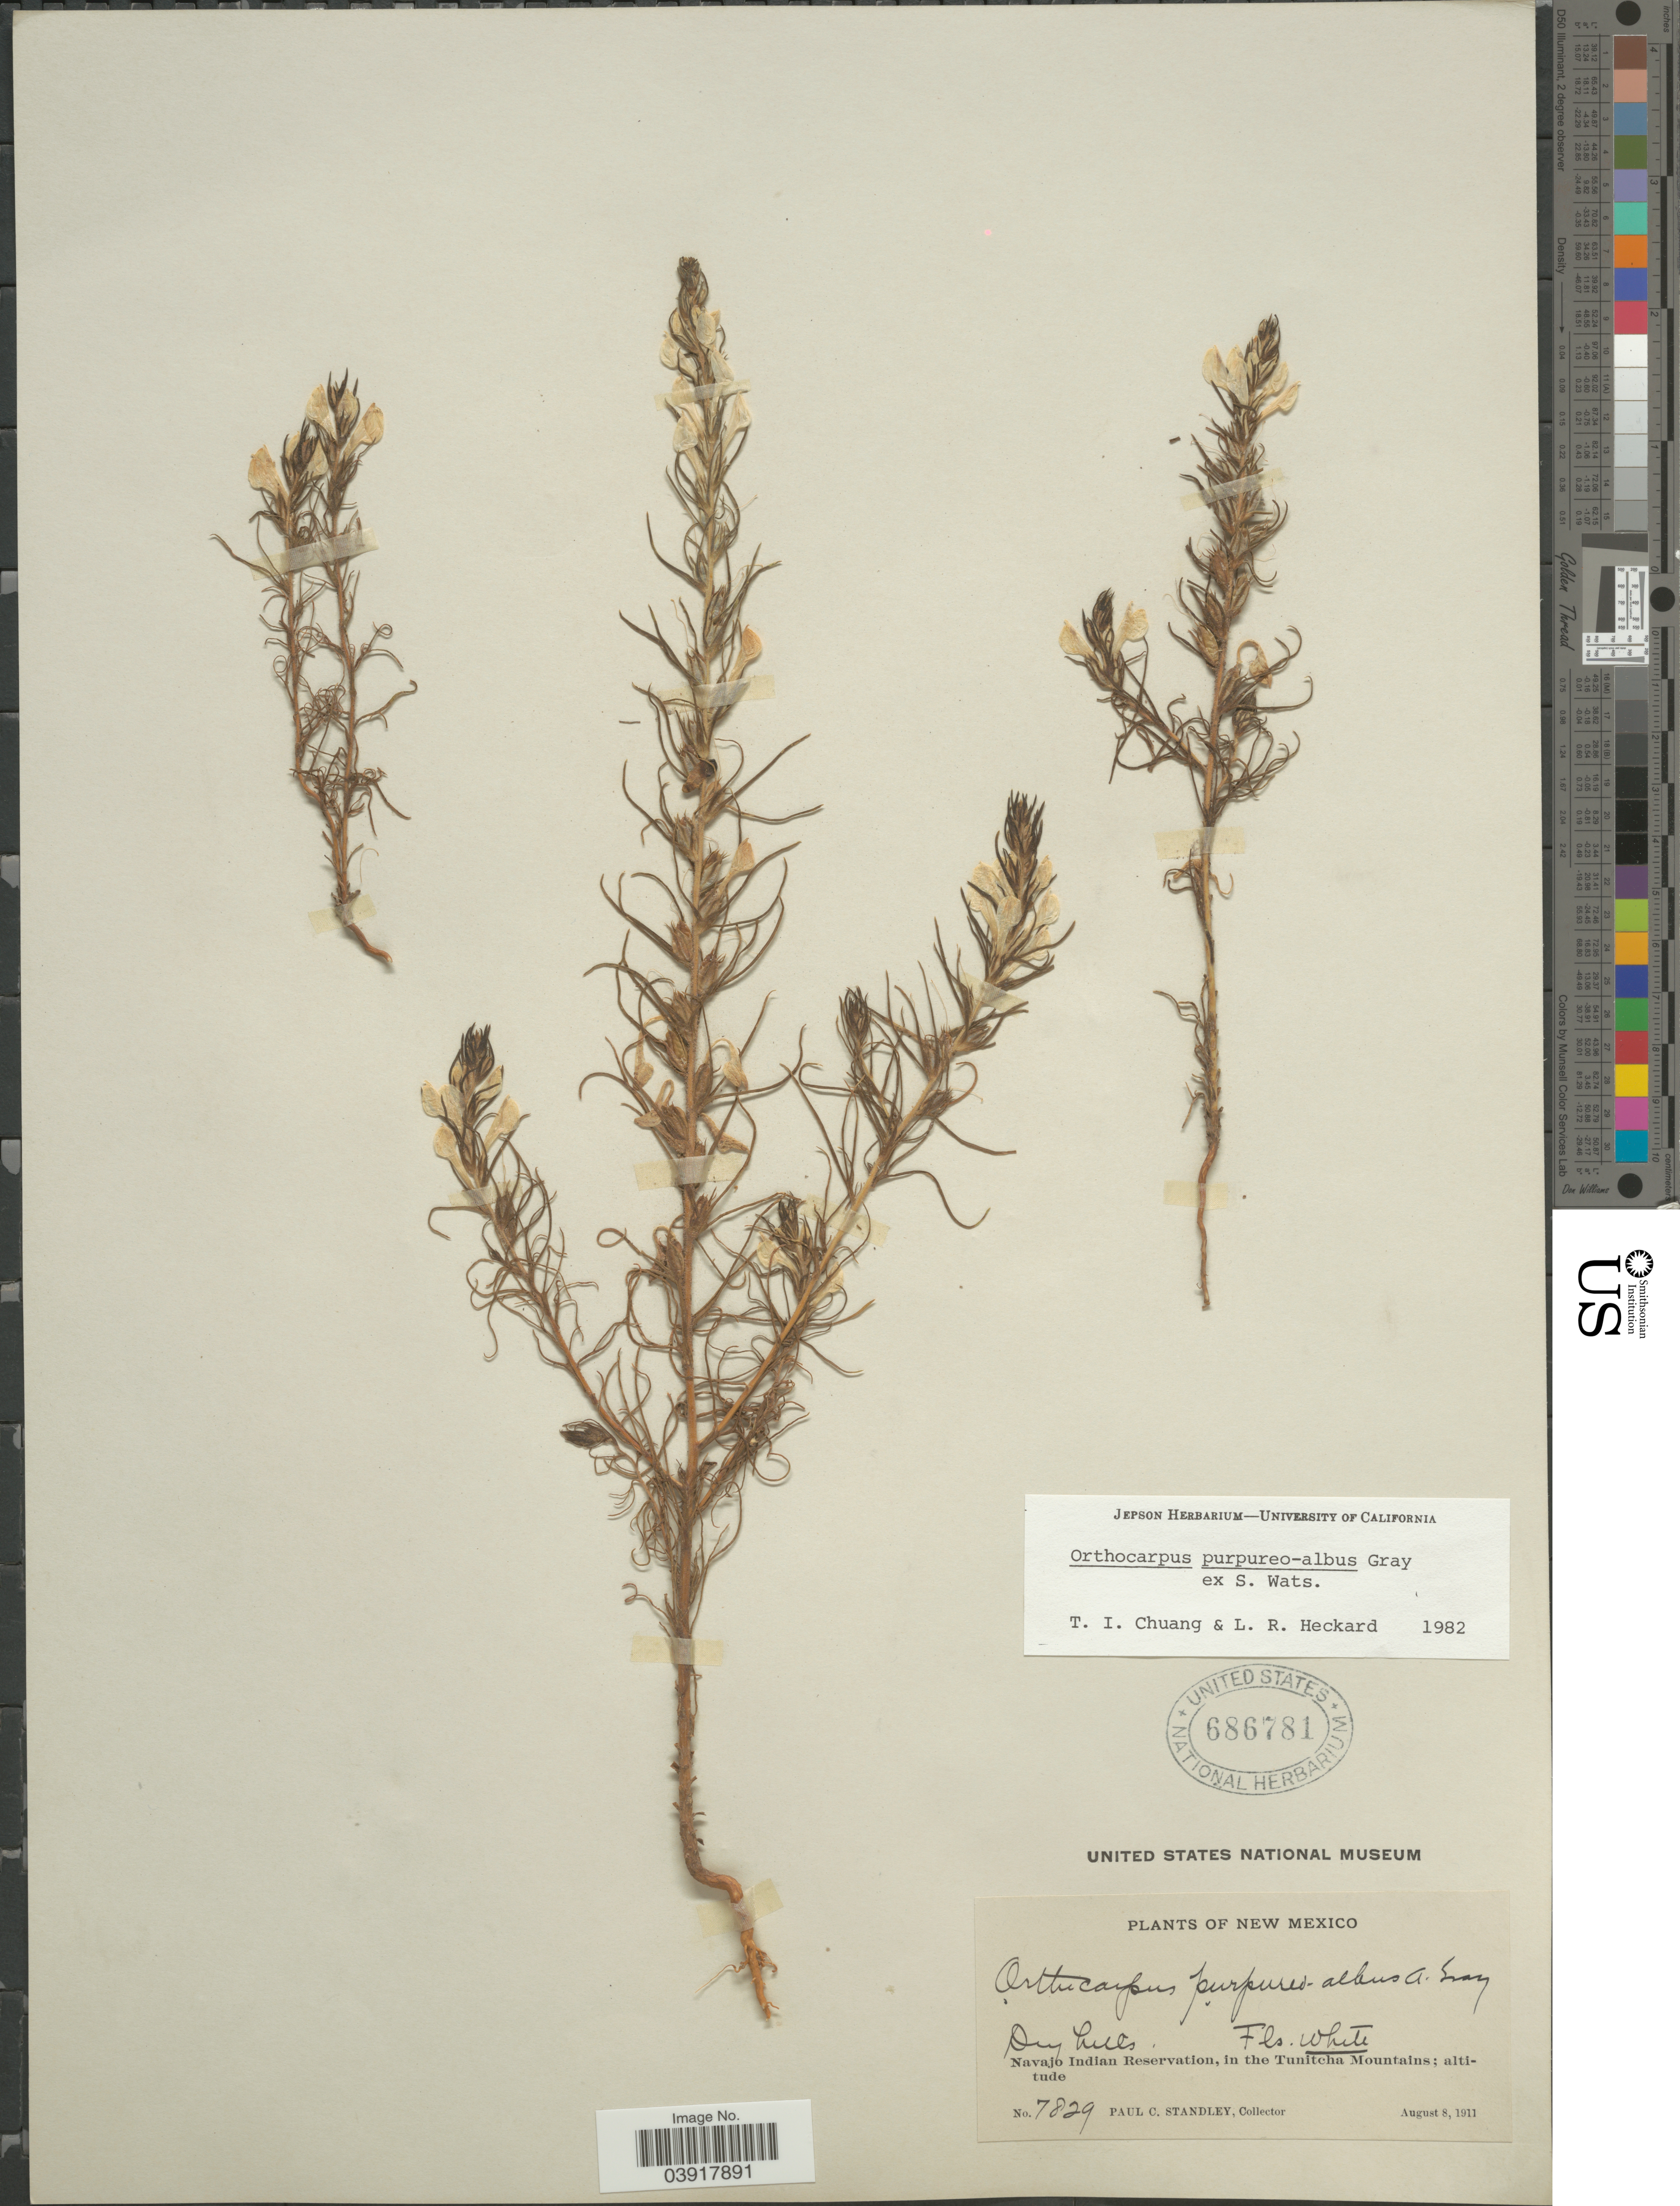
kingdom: Plantae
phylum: Tracheophyta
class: Magnoliopsida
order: Lamiales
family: Orobanchaceae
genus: Orthocarpus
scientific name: Orthocarpus purpureo-albus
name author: A. Gray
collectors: P. C. Standley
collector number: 7829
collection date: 1911-08-08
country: United States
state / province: New Mexico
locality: Navajo Indian Reservation, in the Tunitcha Mountains.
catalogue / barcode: US 686781